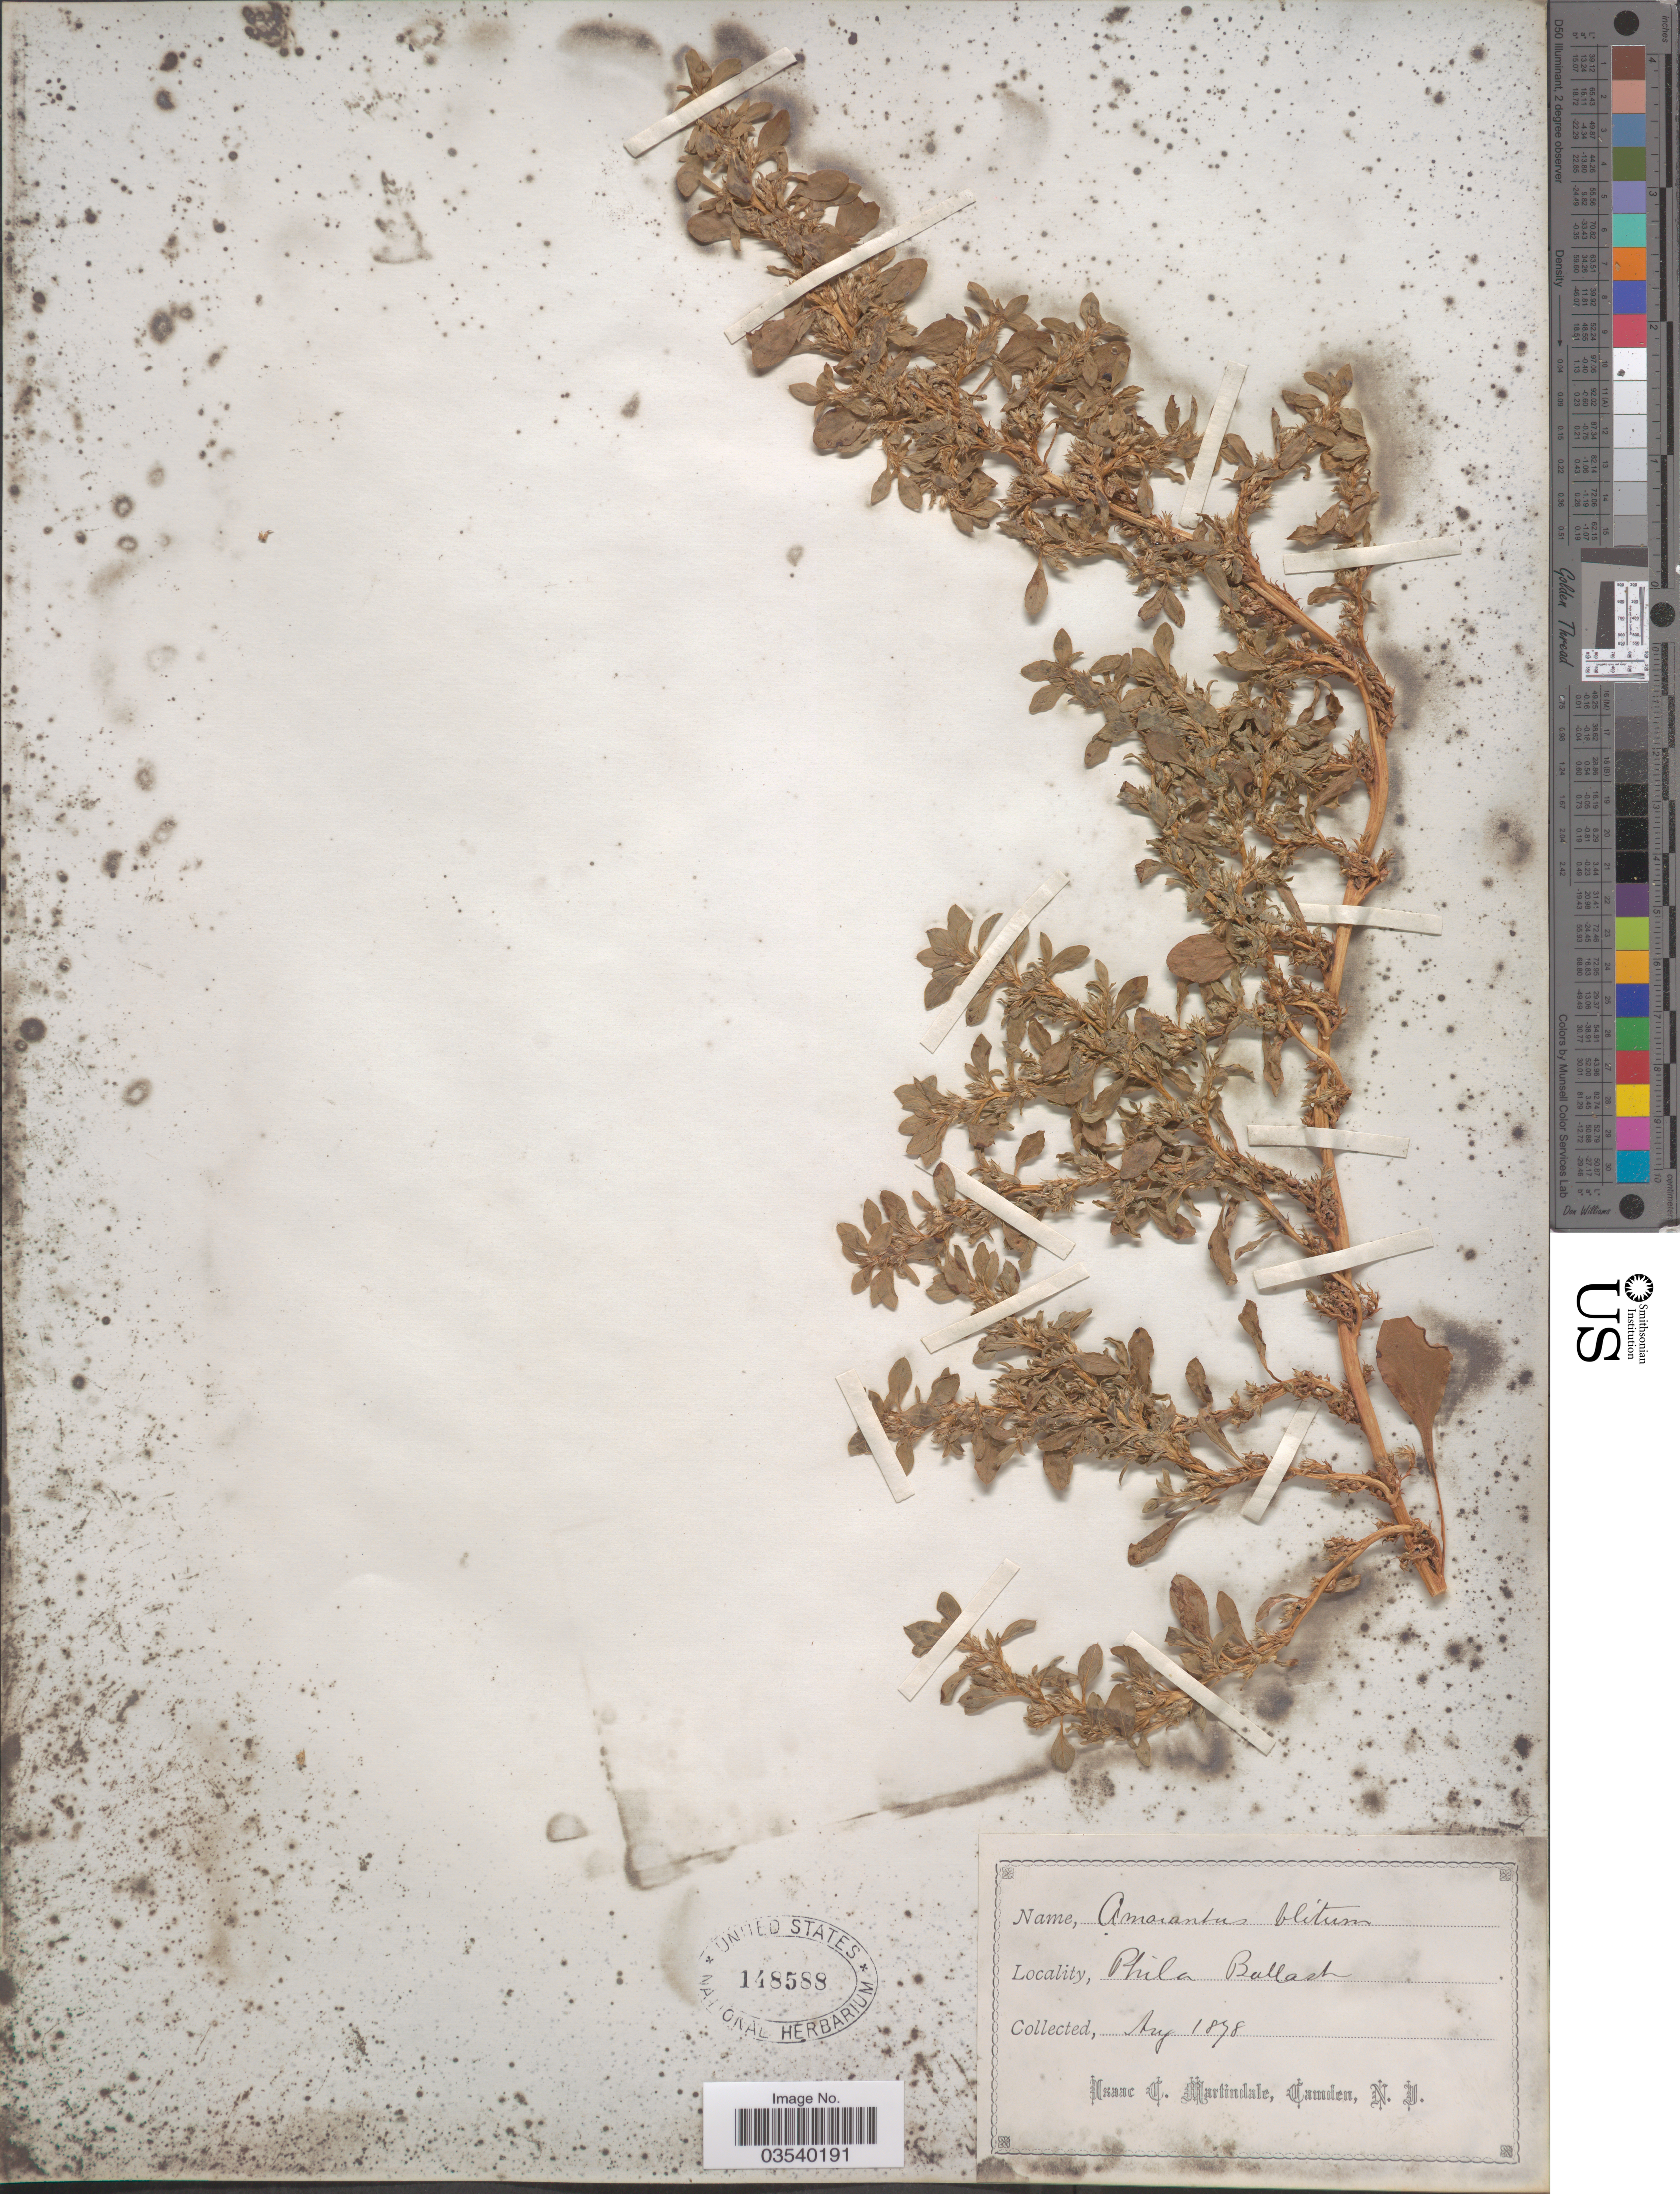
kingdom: Plantae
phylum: Tracheophyta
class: Magnoliopsida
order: Caryophyllales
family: Amaranthaceae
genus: Amaranthus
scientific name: Amaranthus blitoides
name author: S. Watson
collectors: I. C. Martindale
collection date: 1878-08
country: United States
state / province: New Jersey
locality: Phila Ballast.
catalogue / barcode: US 148588